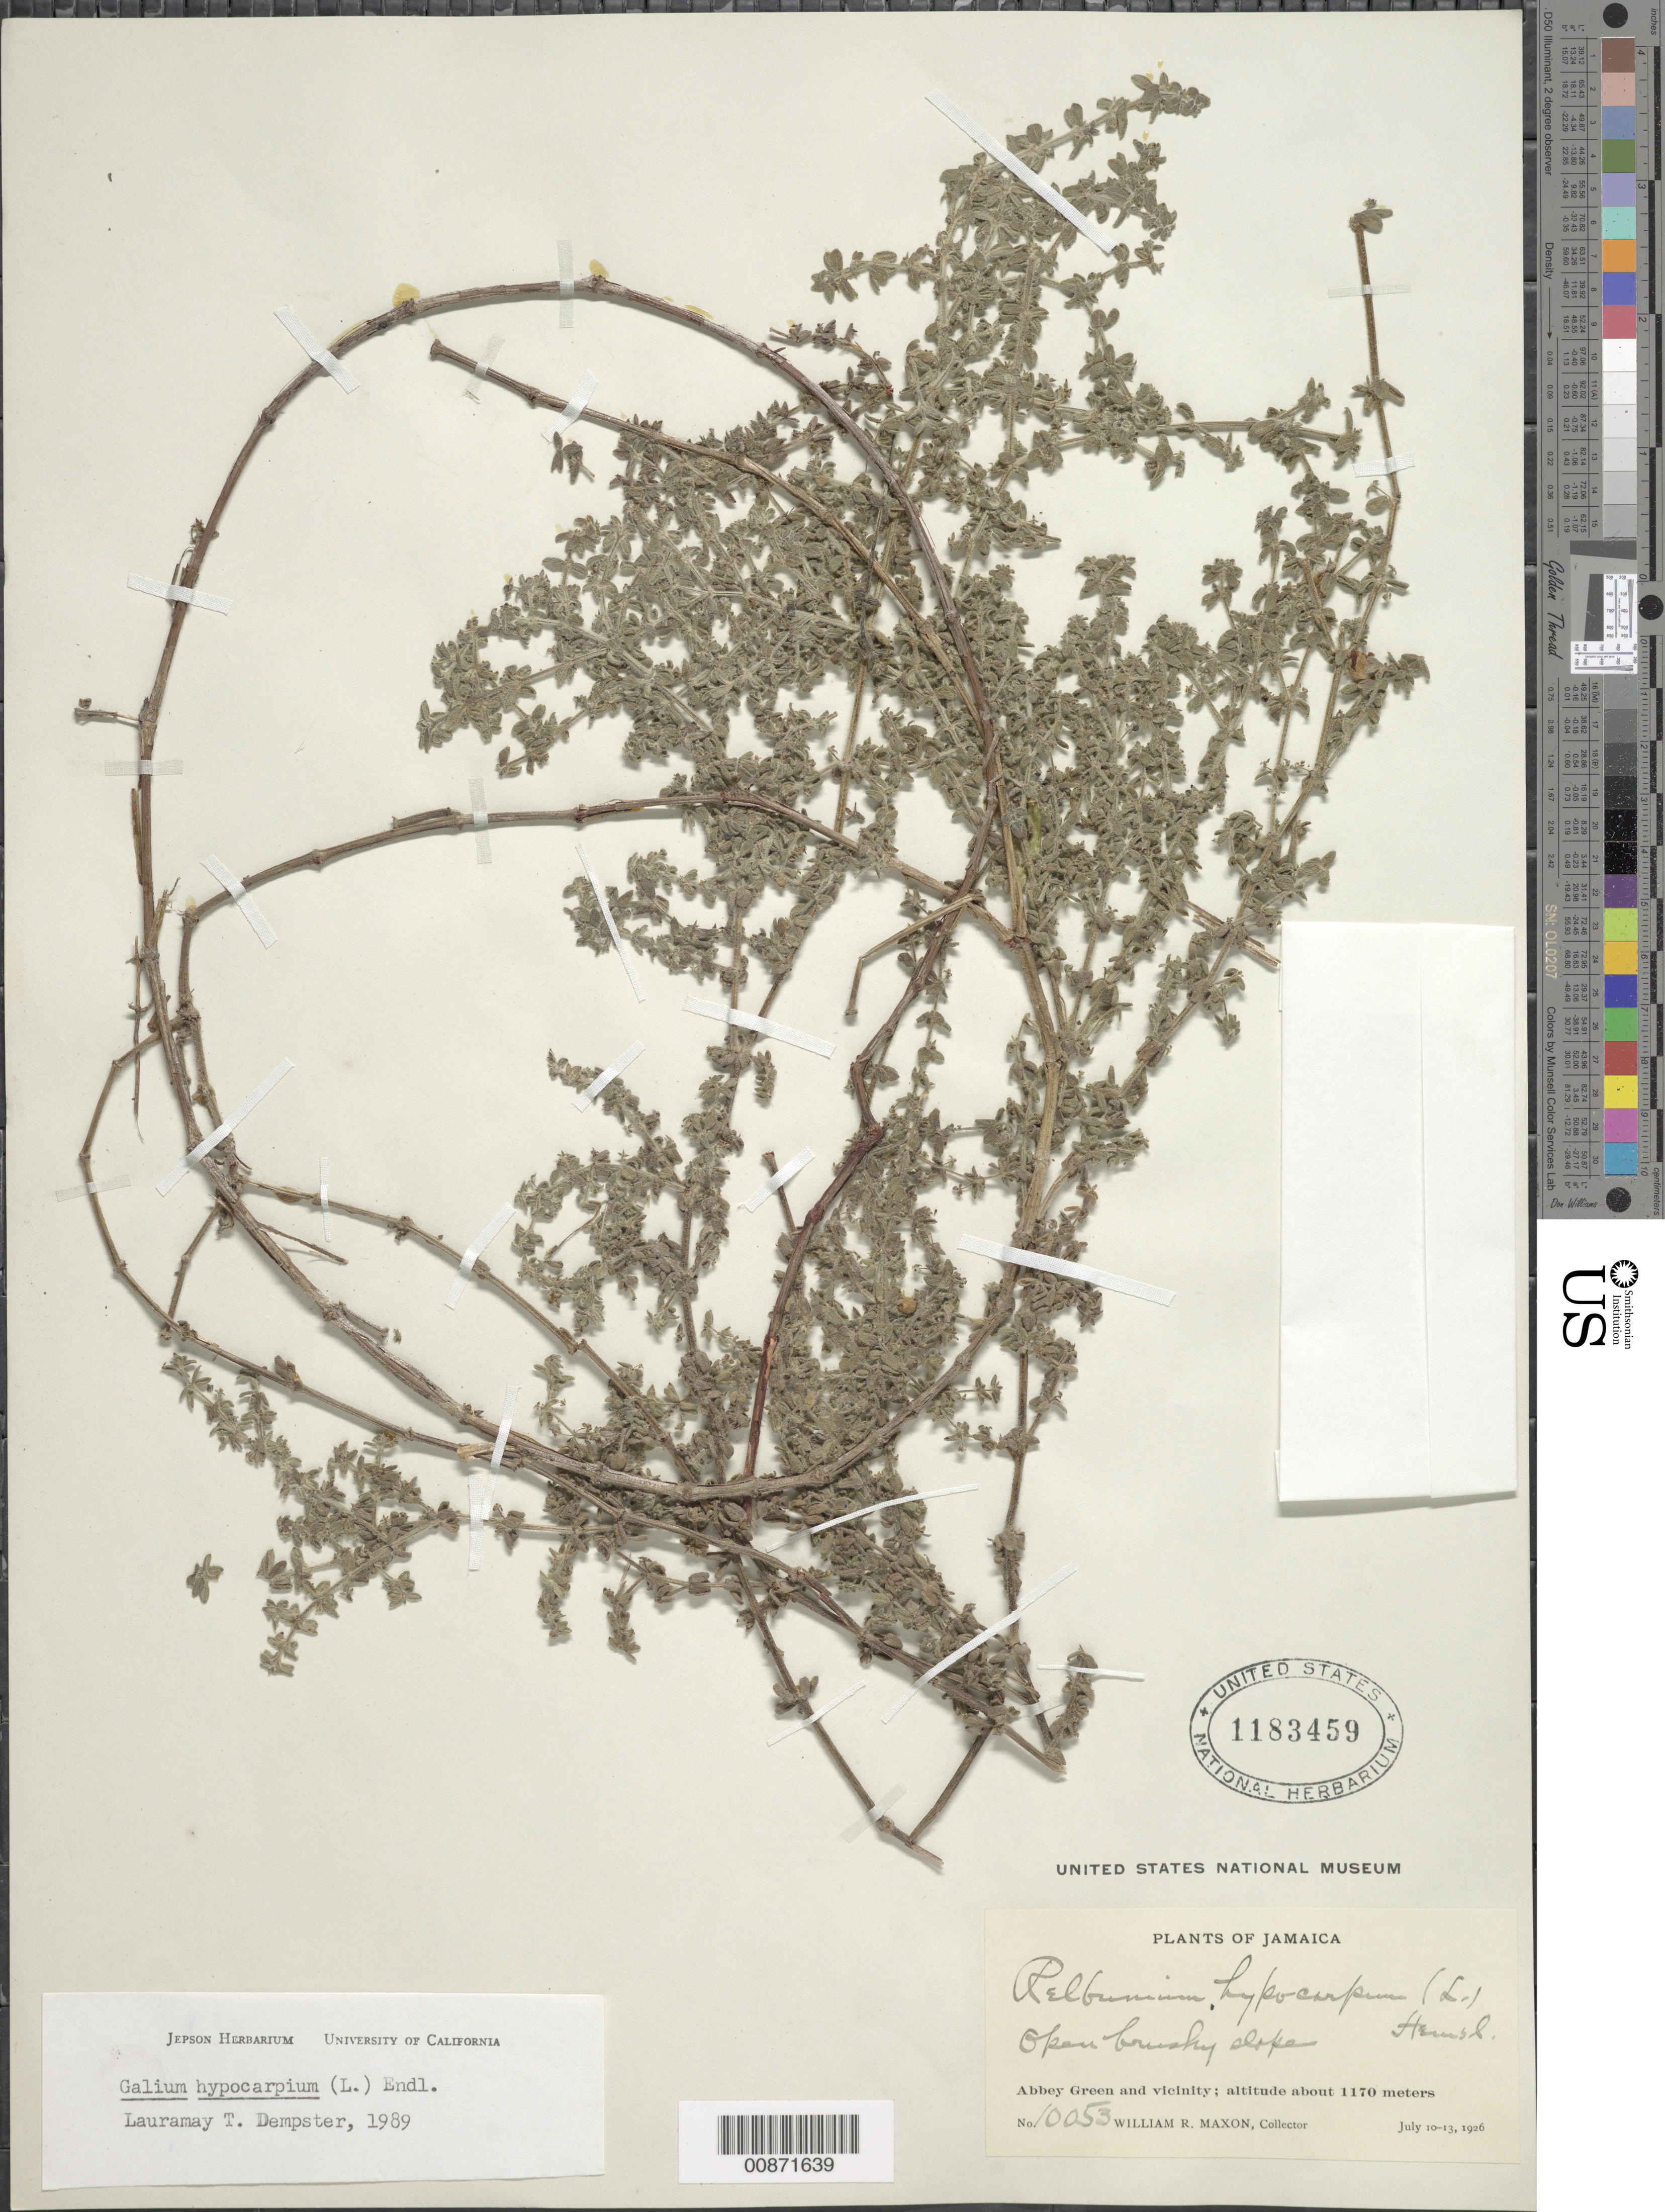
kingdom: Plantae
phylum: Tracheophyta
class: Magnoliopsida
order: Gentianales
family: Rubiaceae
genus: Galium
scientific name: Galium hypocarpium subsp. hypocarpium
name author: (L.) Endl. ex Griseb.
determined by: Dempster, L. T.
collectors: W. R. Maxon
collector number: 10053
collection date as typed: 10 Jul 1926 to 13 Jun 1926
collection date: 1926-06-13/1926-07-10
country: Jamaica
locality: Abby Green and vicinity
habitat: Open brushy slope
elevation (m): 1170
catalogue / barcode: US 1183459